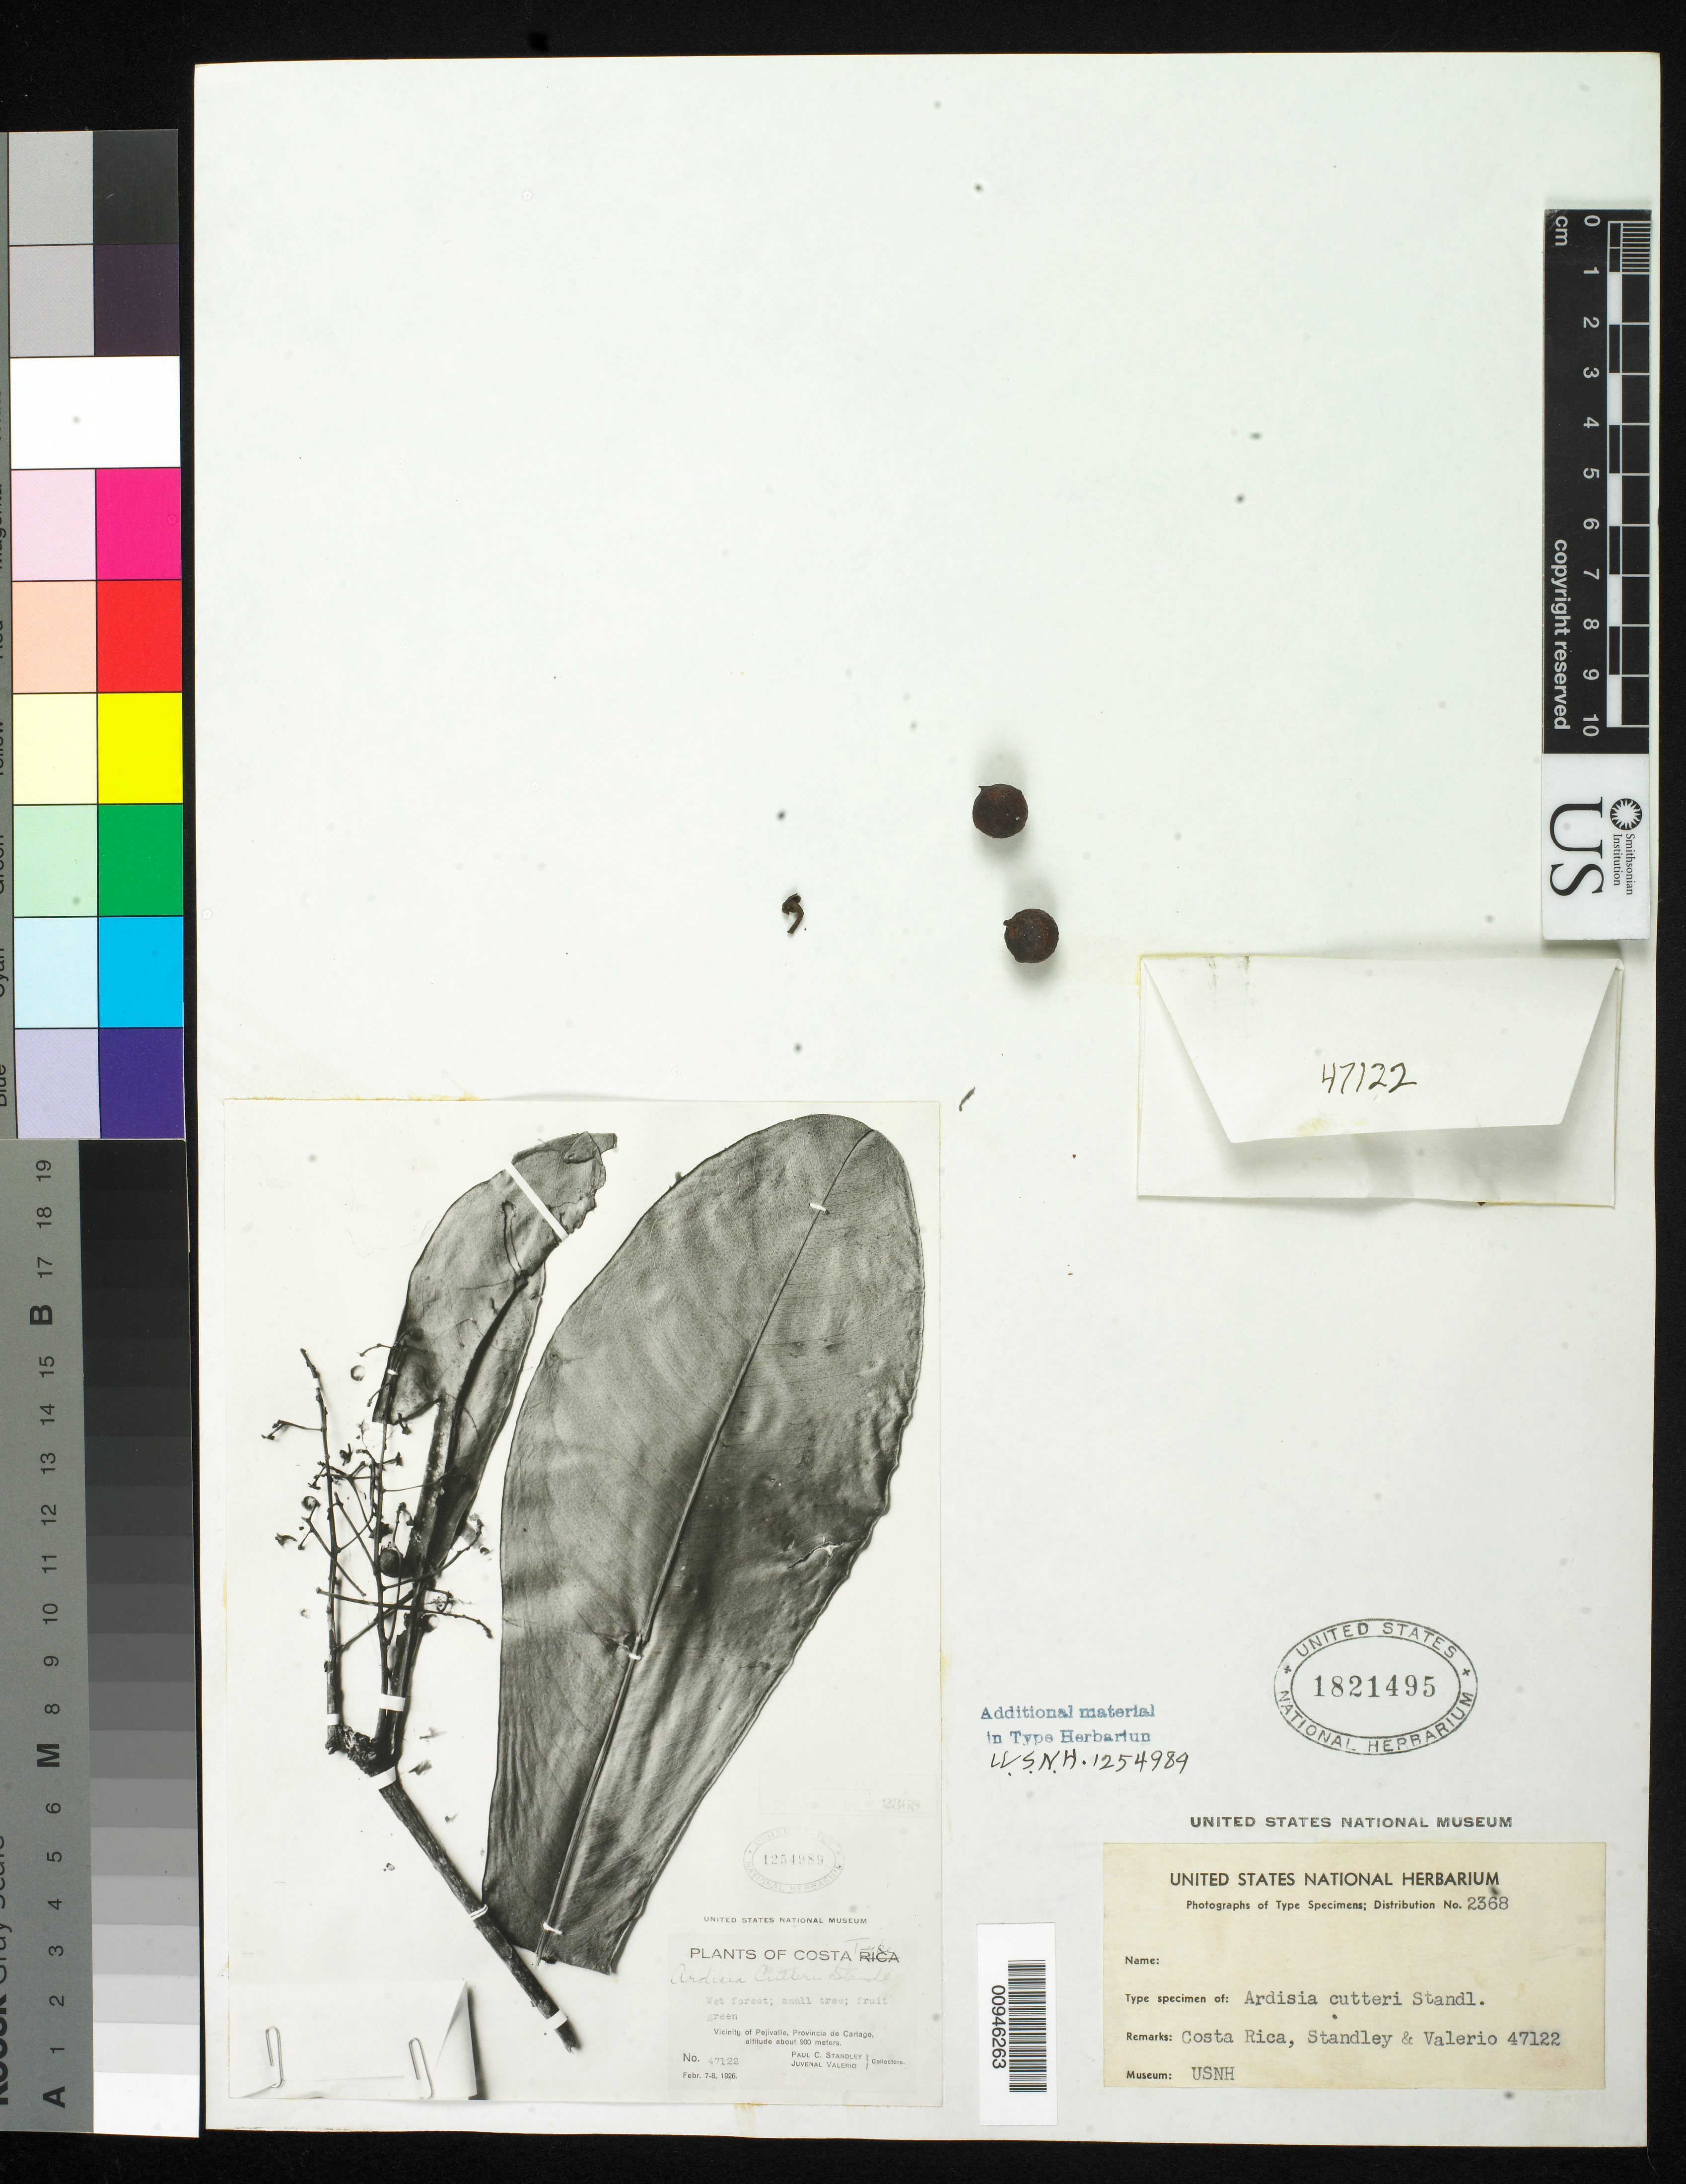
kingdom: Plantae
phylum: Tracheophyta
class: Magnoliopsida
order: Ericales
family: Primulaceae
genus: Ardisia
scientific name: Ardisia cutteri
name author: Standl.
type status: Isotype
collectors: P. C. Standley & J. Valerio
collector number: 47122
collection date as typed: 07 Feb 1926 to 08 Feb 1926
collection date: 1926-02-07/1926-02-08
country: Costa Rica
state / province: Cartago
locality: Vicinity of Pejivalle.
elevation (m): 900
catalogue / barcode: US 1821495